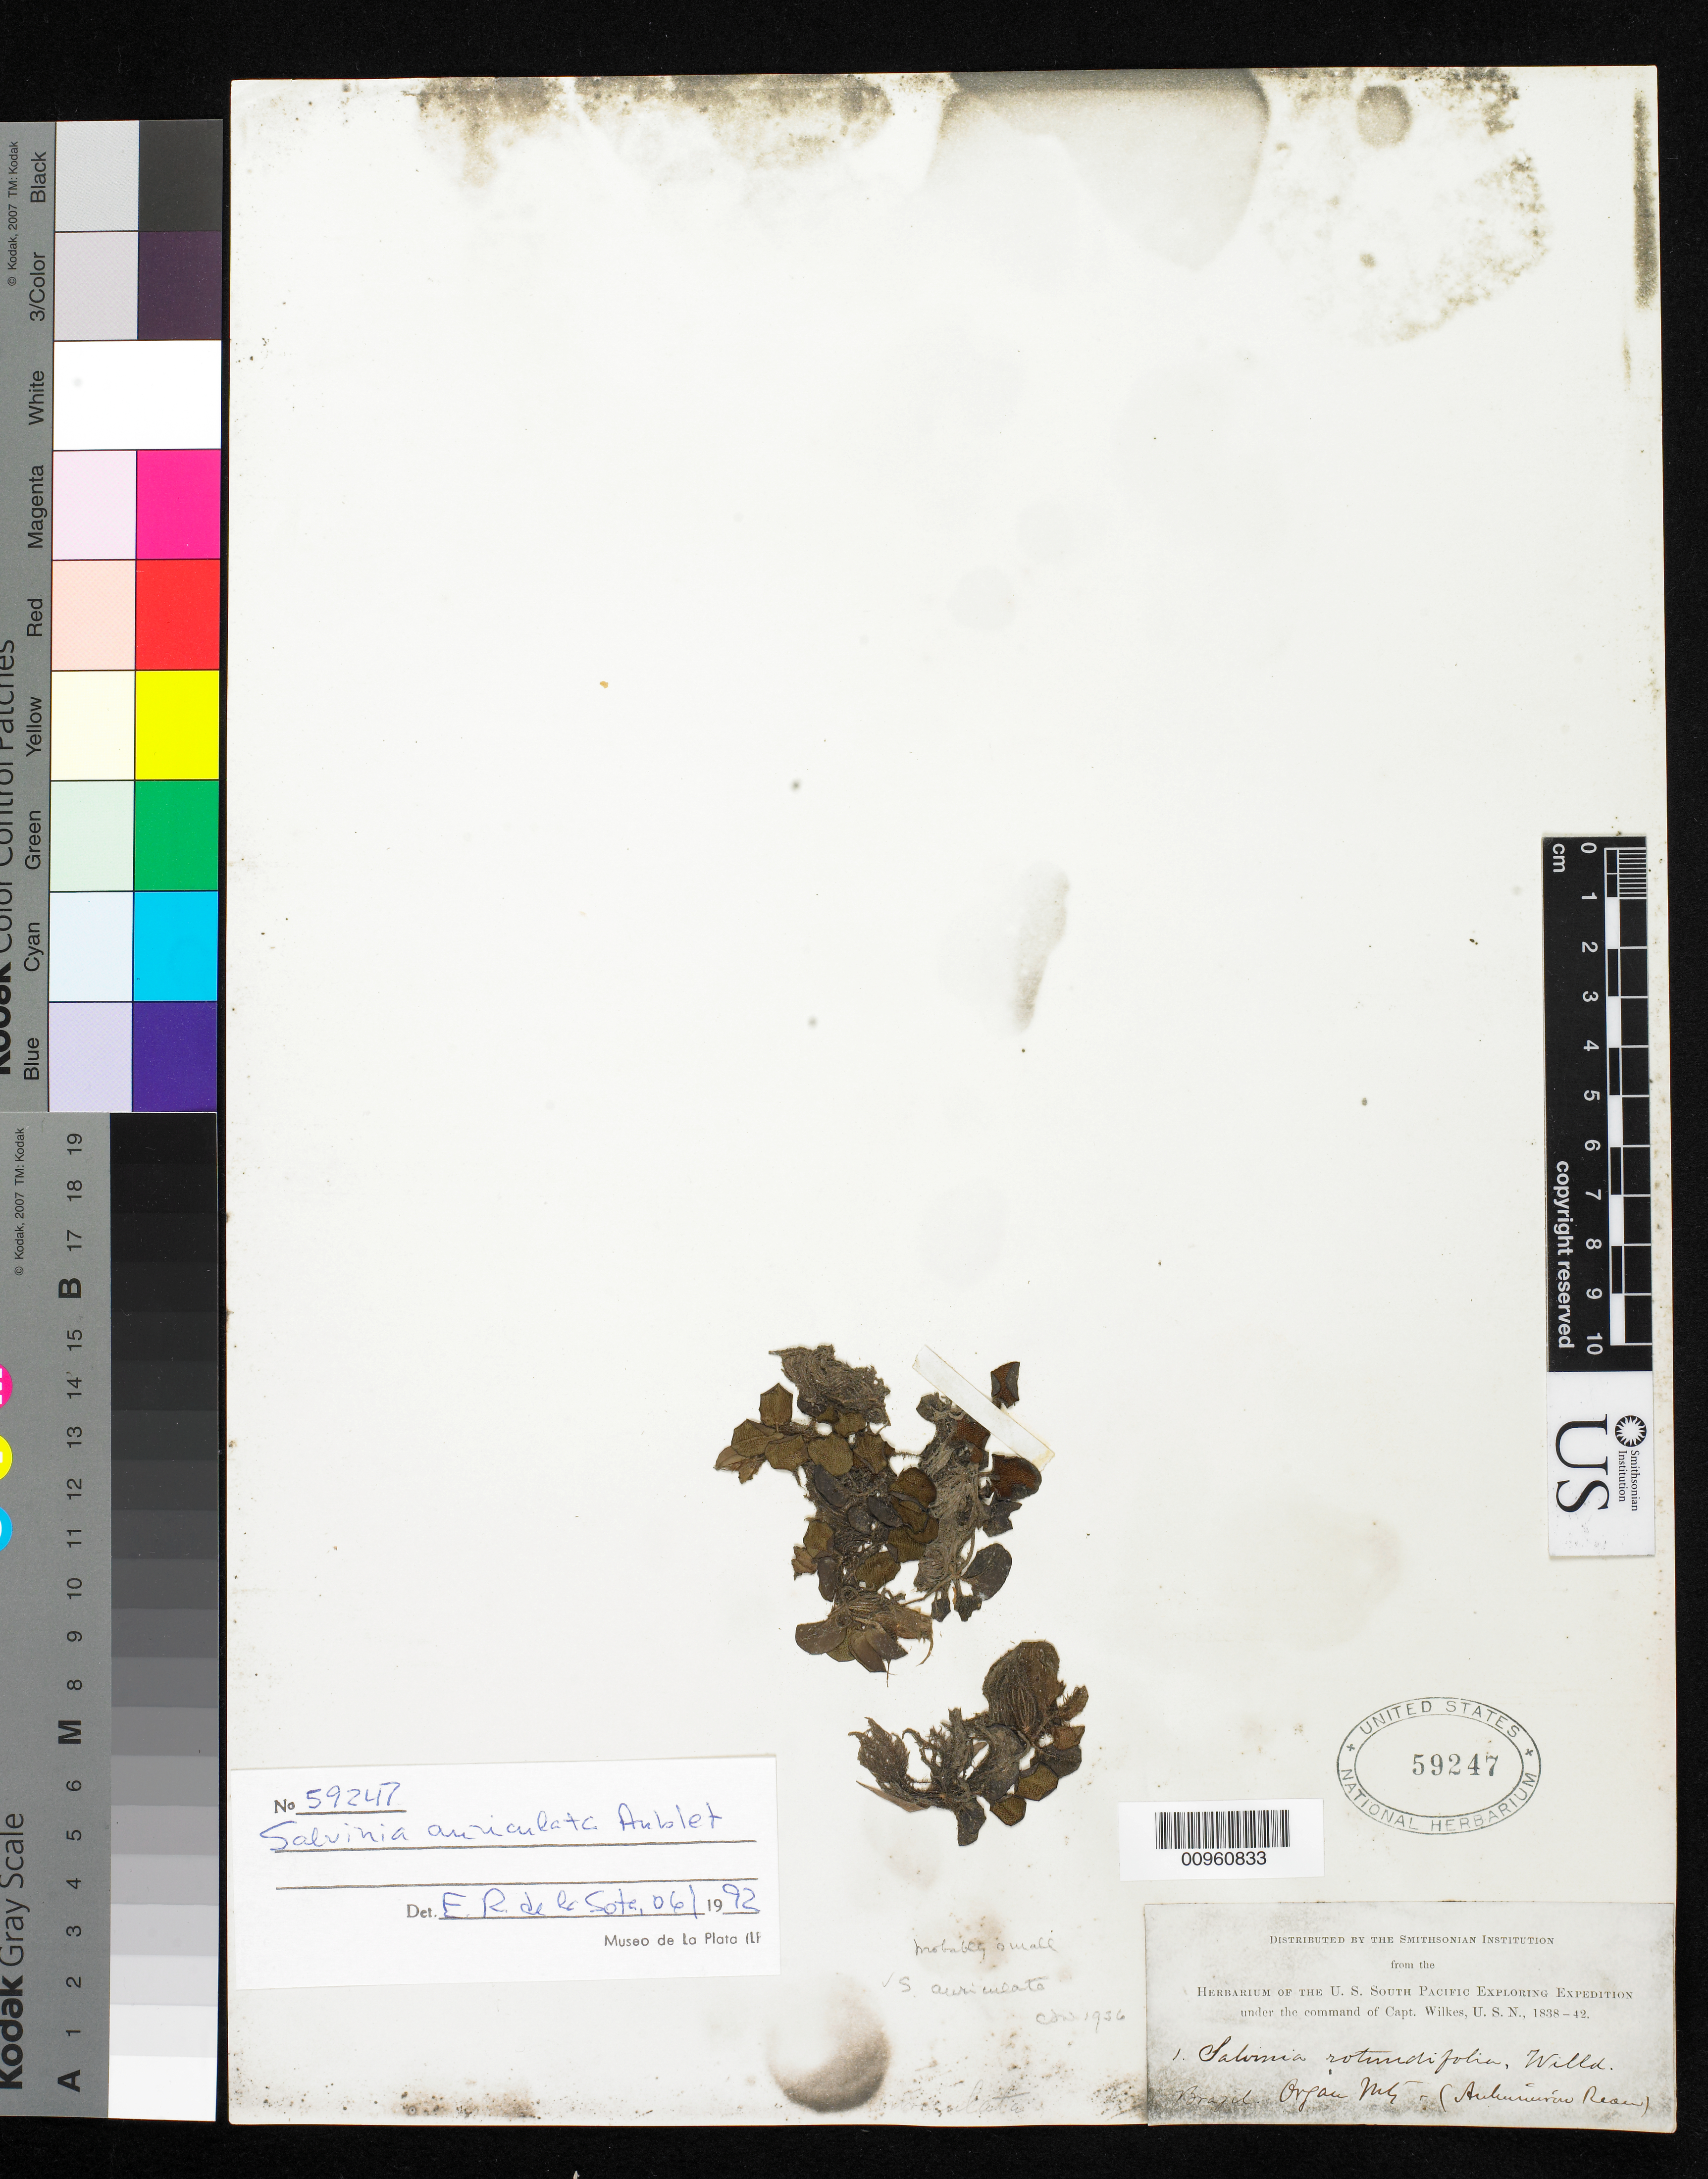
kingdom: Plantae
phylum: Tracheophyta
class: Polypodiopsida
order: Salviniales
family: Salviniaceae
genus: Salvinia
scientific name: Salvinia sprucei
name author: Kuhn ex Mart.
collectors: Wilkes Explor. Exped.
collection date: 1838/1842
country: Brazil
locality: Organ Mts.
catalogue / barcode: US 59247